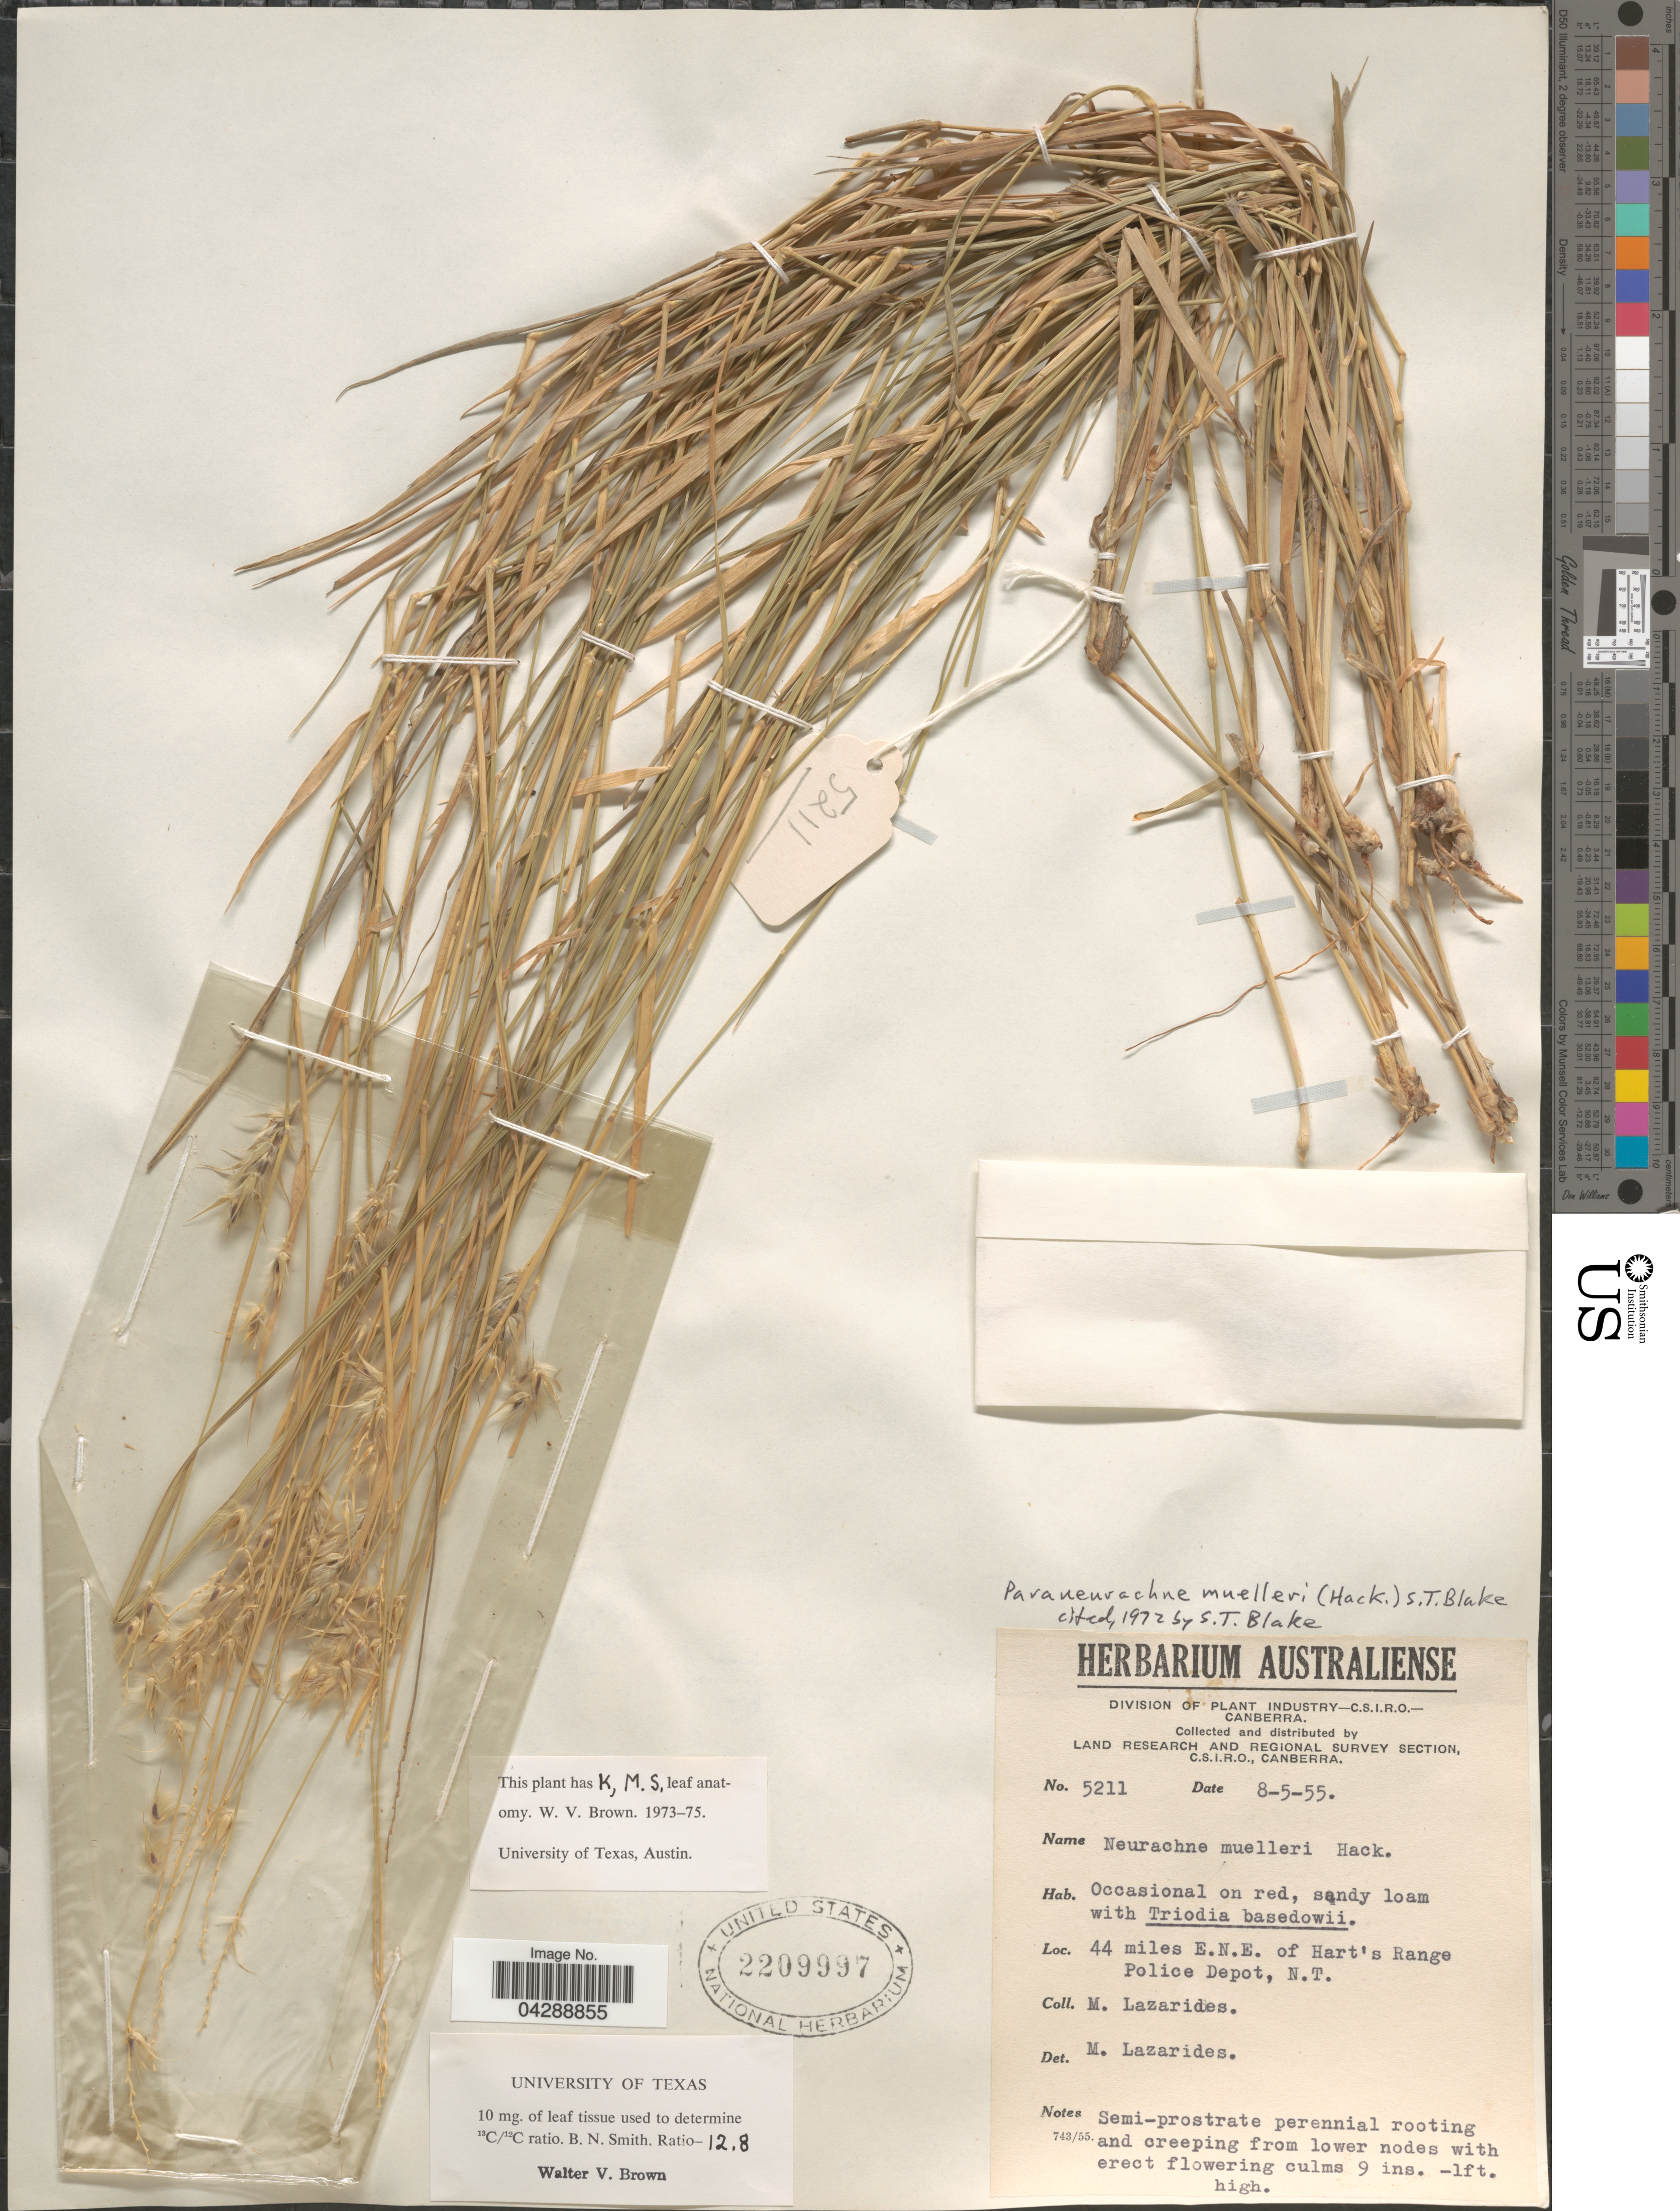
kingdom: Plantae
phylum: Tracheophyta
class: Liliopsida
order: Poales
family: Poaceae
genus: Paraneurachne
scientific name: Paraneurachne muelleri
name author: (Hack.) S.T. Blake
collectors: M. Lazarides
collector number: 5211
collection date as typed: Transcribed d/m/y: 8/5/55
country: Australia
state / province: Northern Territory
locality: Land Research and Regional Survey Section. 44 miles E.N.E. of Hart's Range Police Depot, N.T.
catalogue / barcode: US 2209997